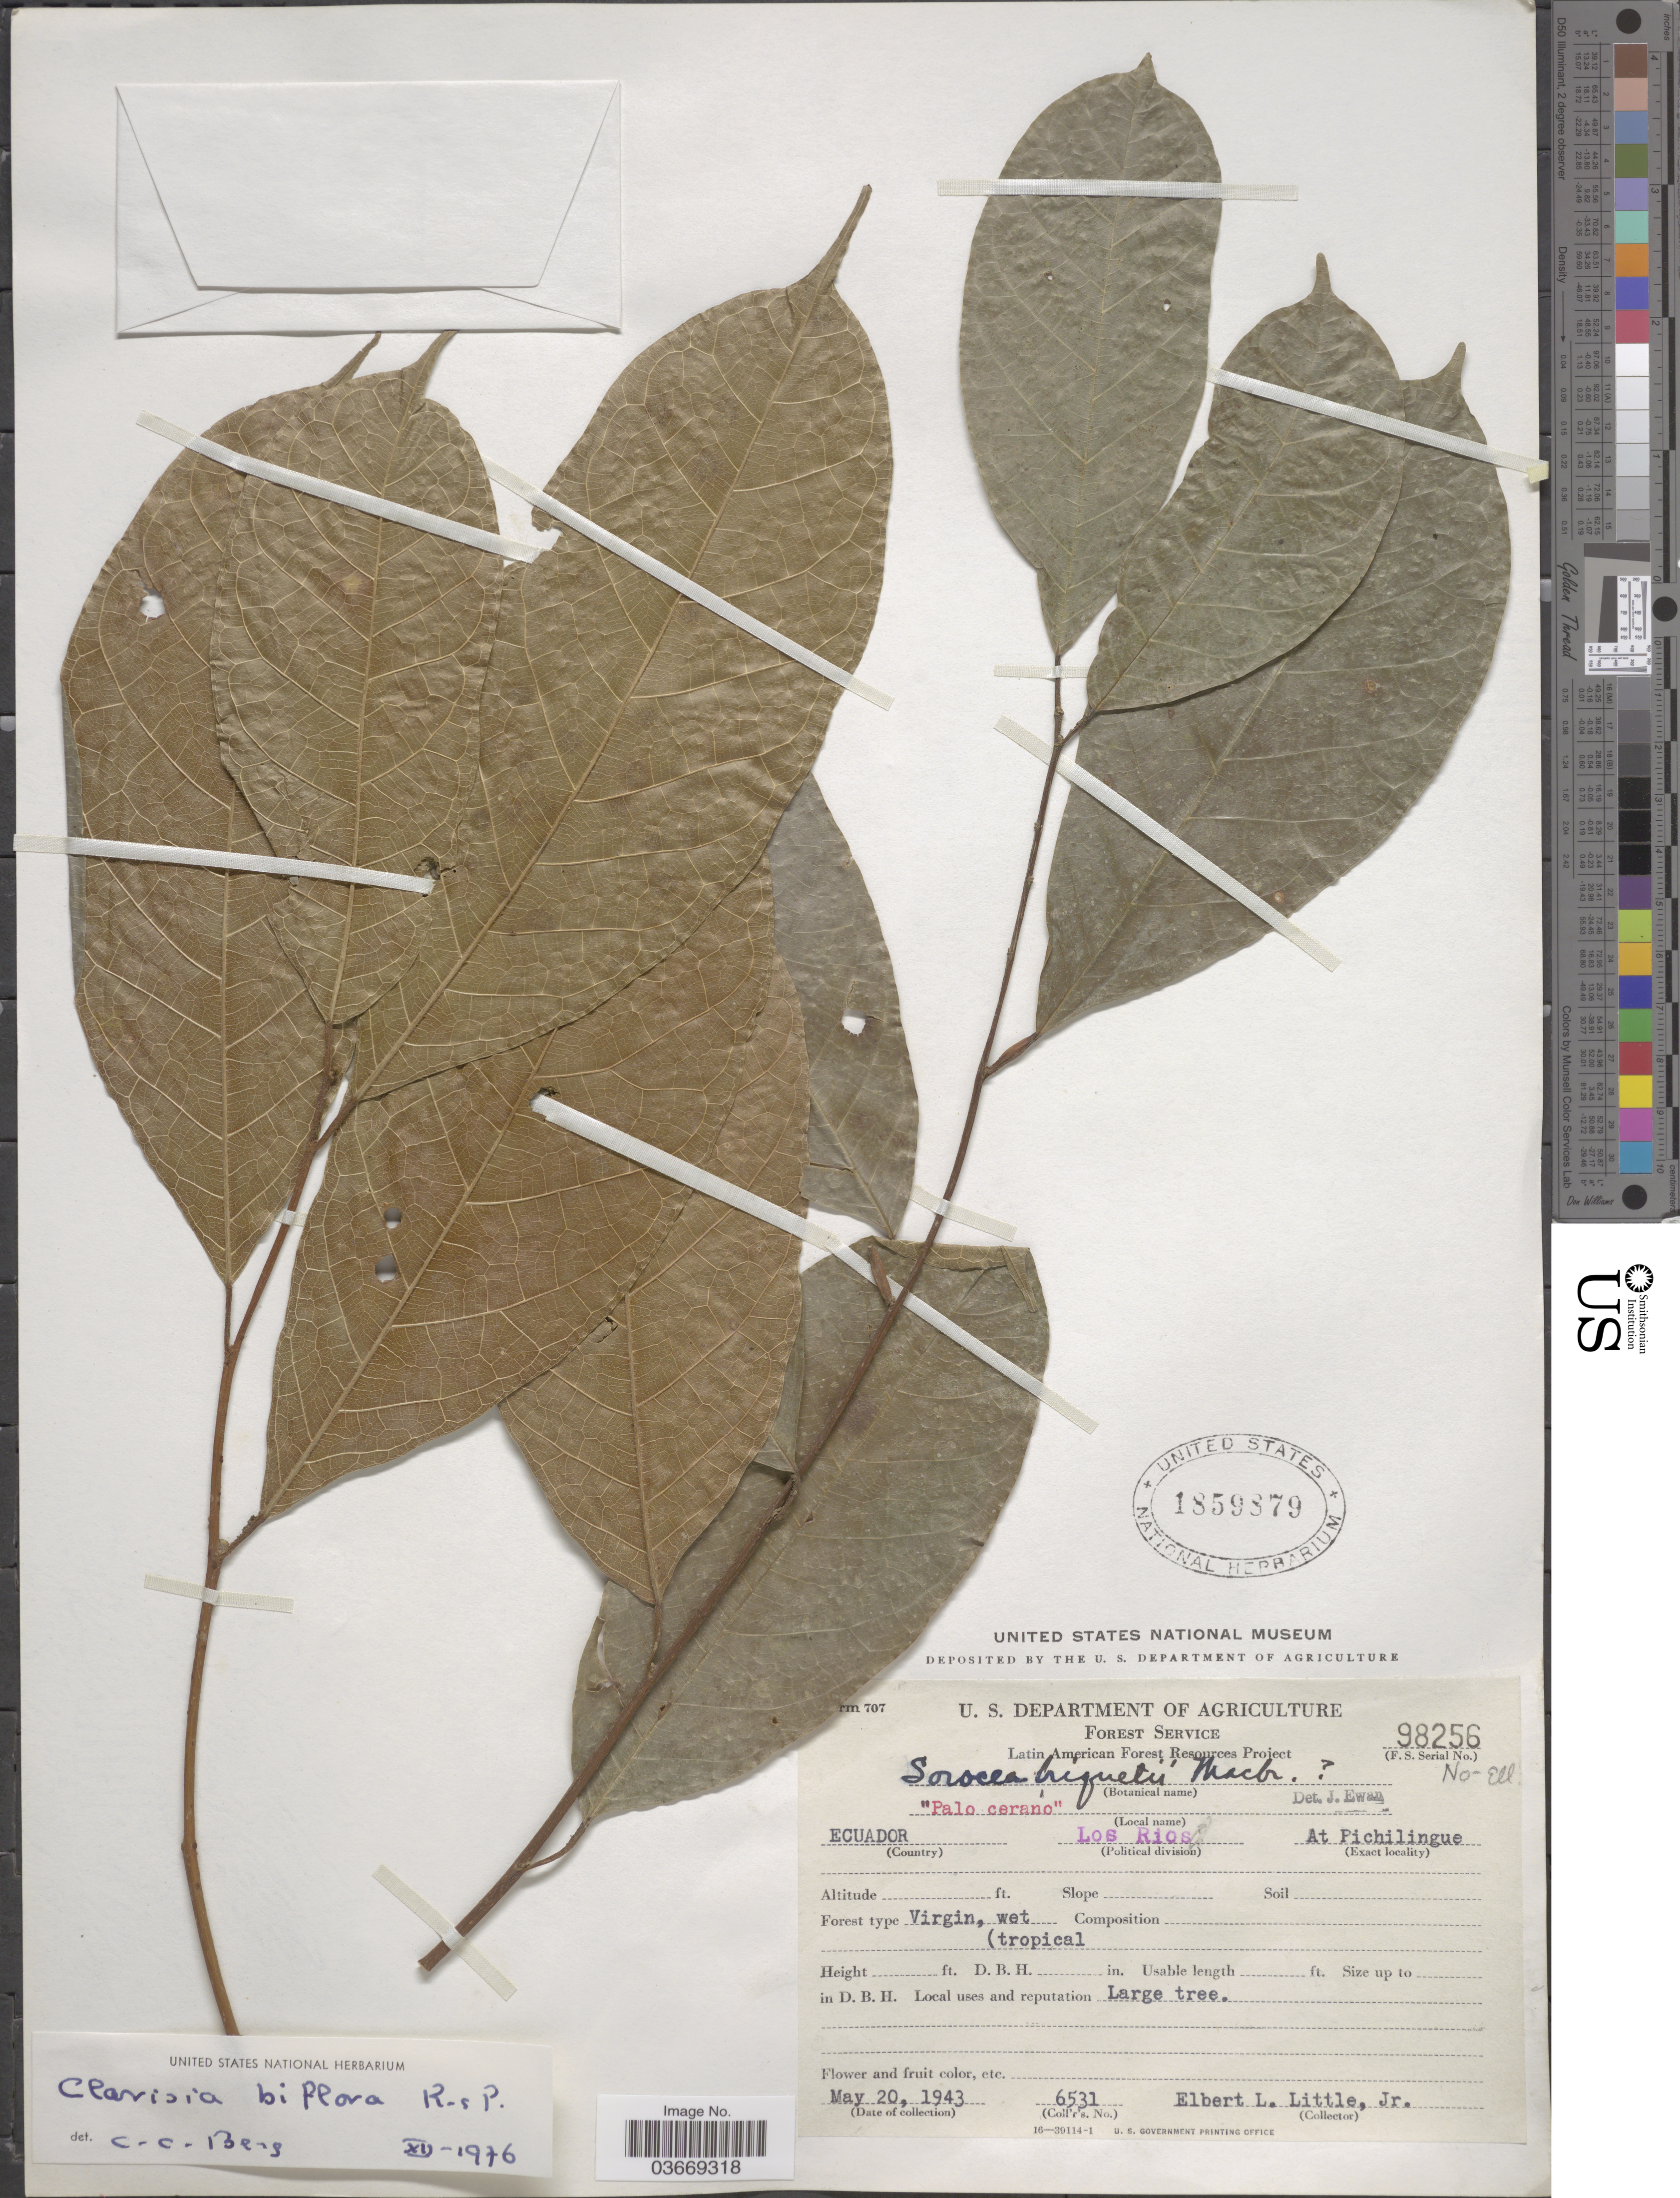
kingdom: Plantae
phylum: Tracheophyta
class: Magnoliopsida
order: Rosales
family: Moraceae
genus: Clarisia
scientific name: Clarisia biflora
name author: Ruiz & Pav.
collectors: E. L. Little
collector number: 6531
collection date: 1943-05-20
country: Ecuador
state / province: Los Ríos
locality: At Pichilingue.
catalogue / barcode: US 1859879